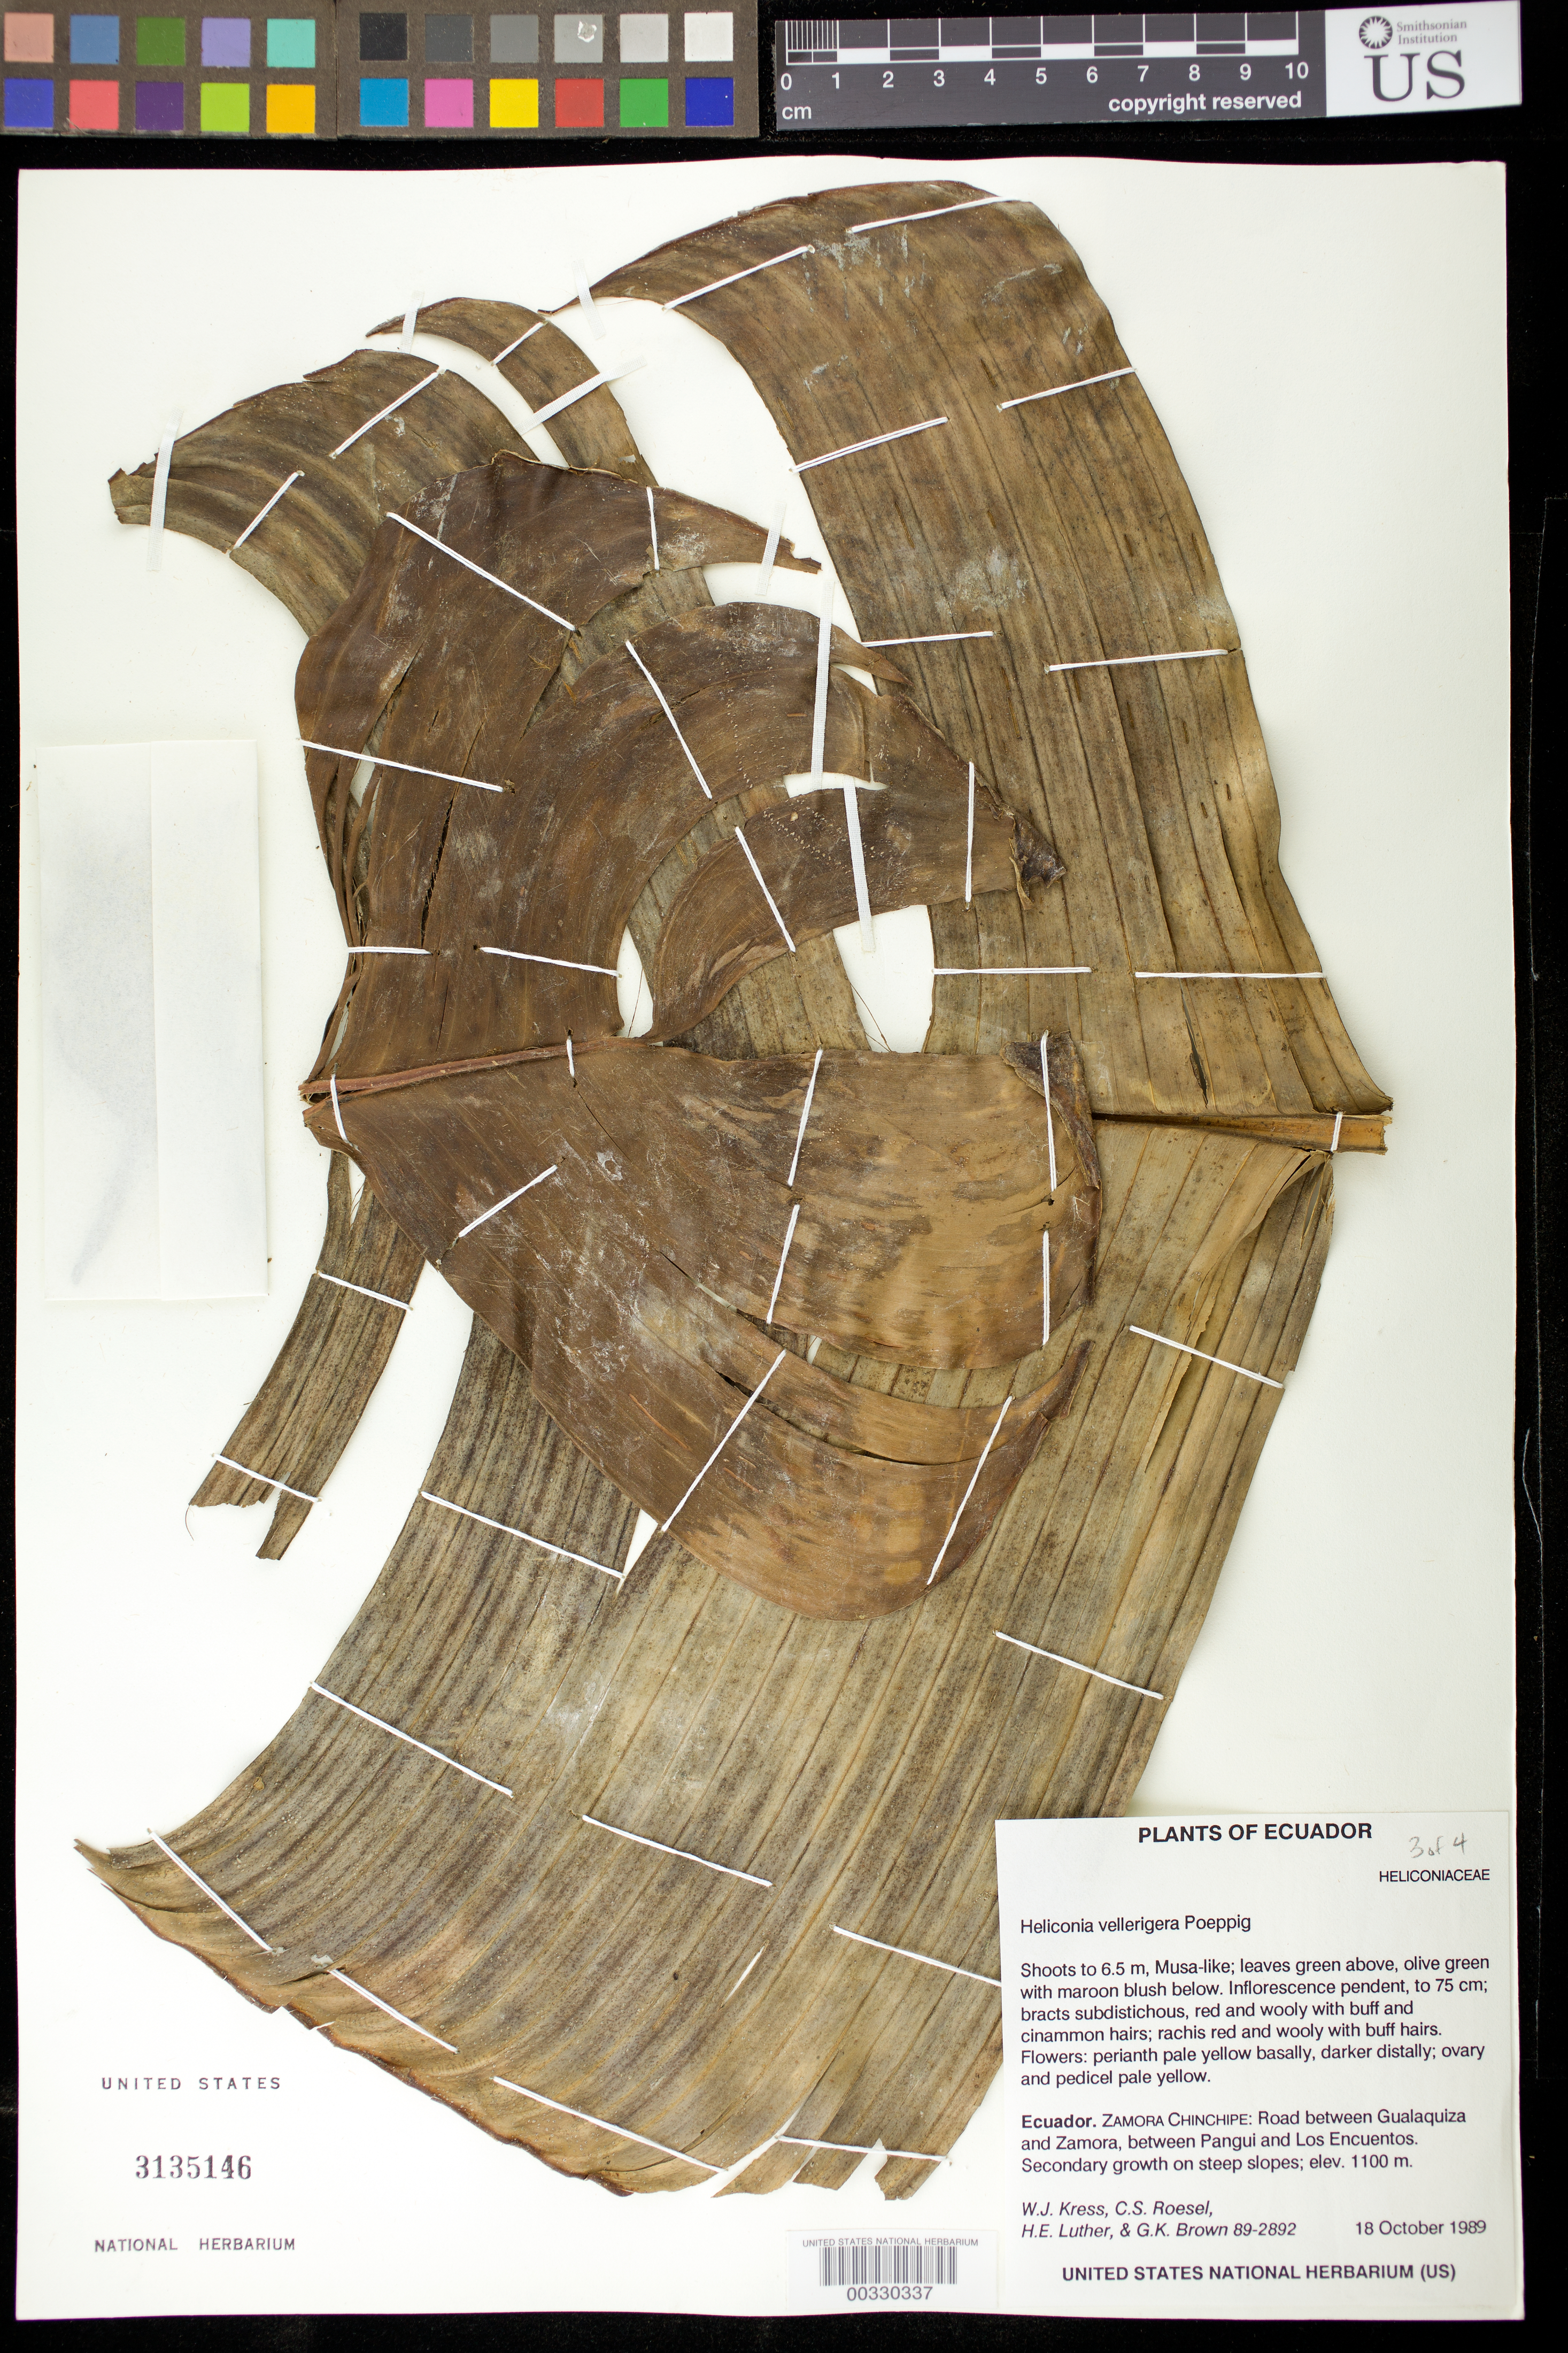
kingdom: Plantae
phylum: Tracheophyta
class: Liliopsida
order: Zingiberales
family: Heliconiaceae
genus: Heliconia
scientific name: Heliconia vellerigera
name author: Poepp.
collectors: W. J. Kress, C. S. Roesel, Harry E. Luther & G. K. Brown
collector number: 89-2892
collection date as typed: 18 Oct 1989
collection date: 1989-10-18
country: Ecuador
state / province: Zamora-Chinchipe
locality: Road between Gualaquiza and Zamora, between pangui and los encuentos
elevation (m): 1100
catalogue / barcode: US 3135146